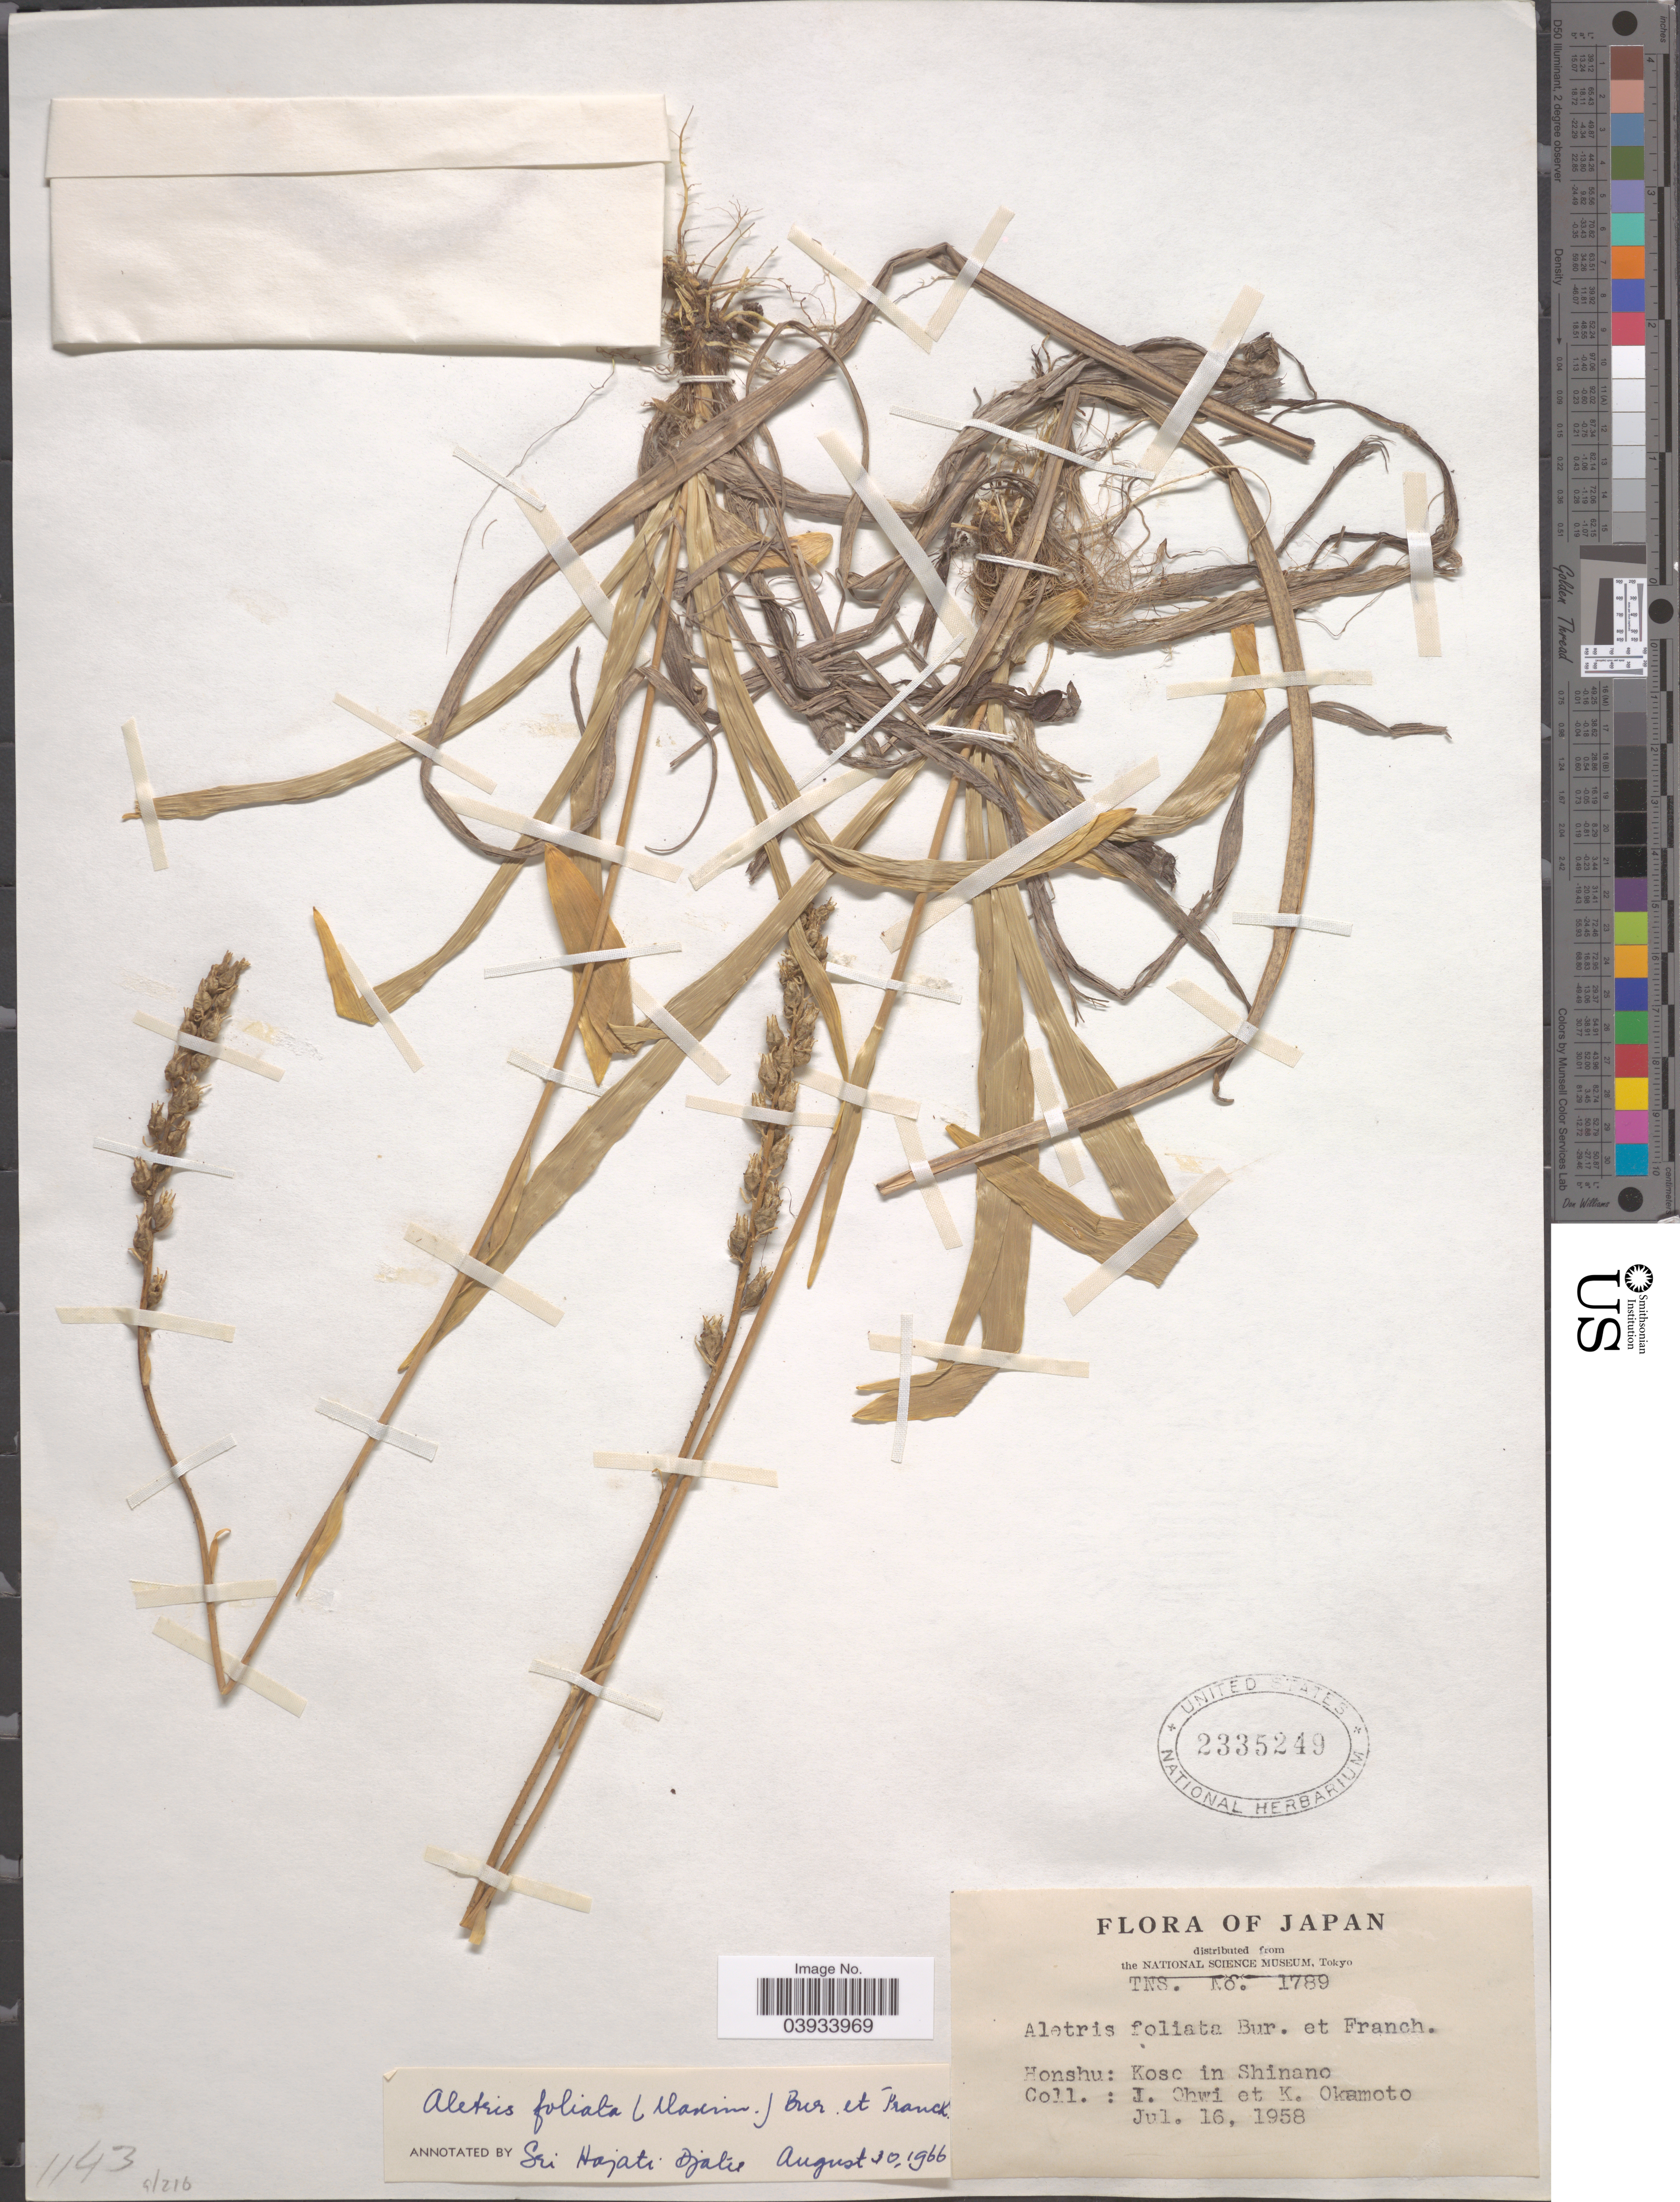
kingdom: Plantae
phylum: Tracheophyta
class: Liliopsida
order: Dioscoreales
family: Nartheciaceae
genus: Aletris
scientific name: Aletris foliata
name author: (Maxim.) Makino & Nemoto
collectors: J. Ohwi & K. Okamoto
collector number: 1789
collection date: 1958-07-16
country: Japan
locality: Honshu: Koso in Shinano.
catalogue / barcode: US 2335249